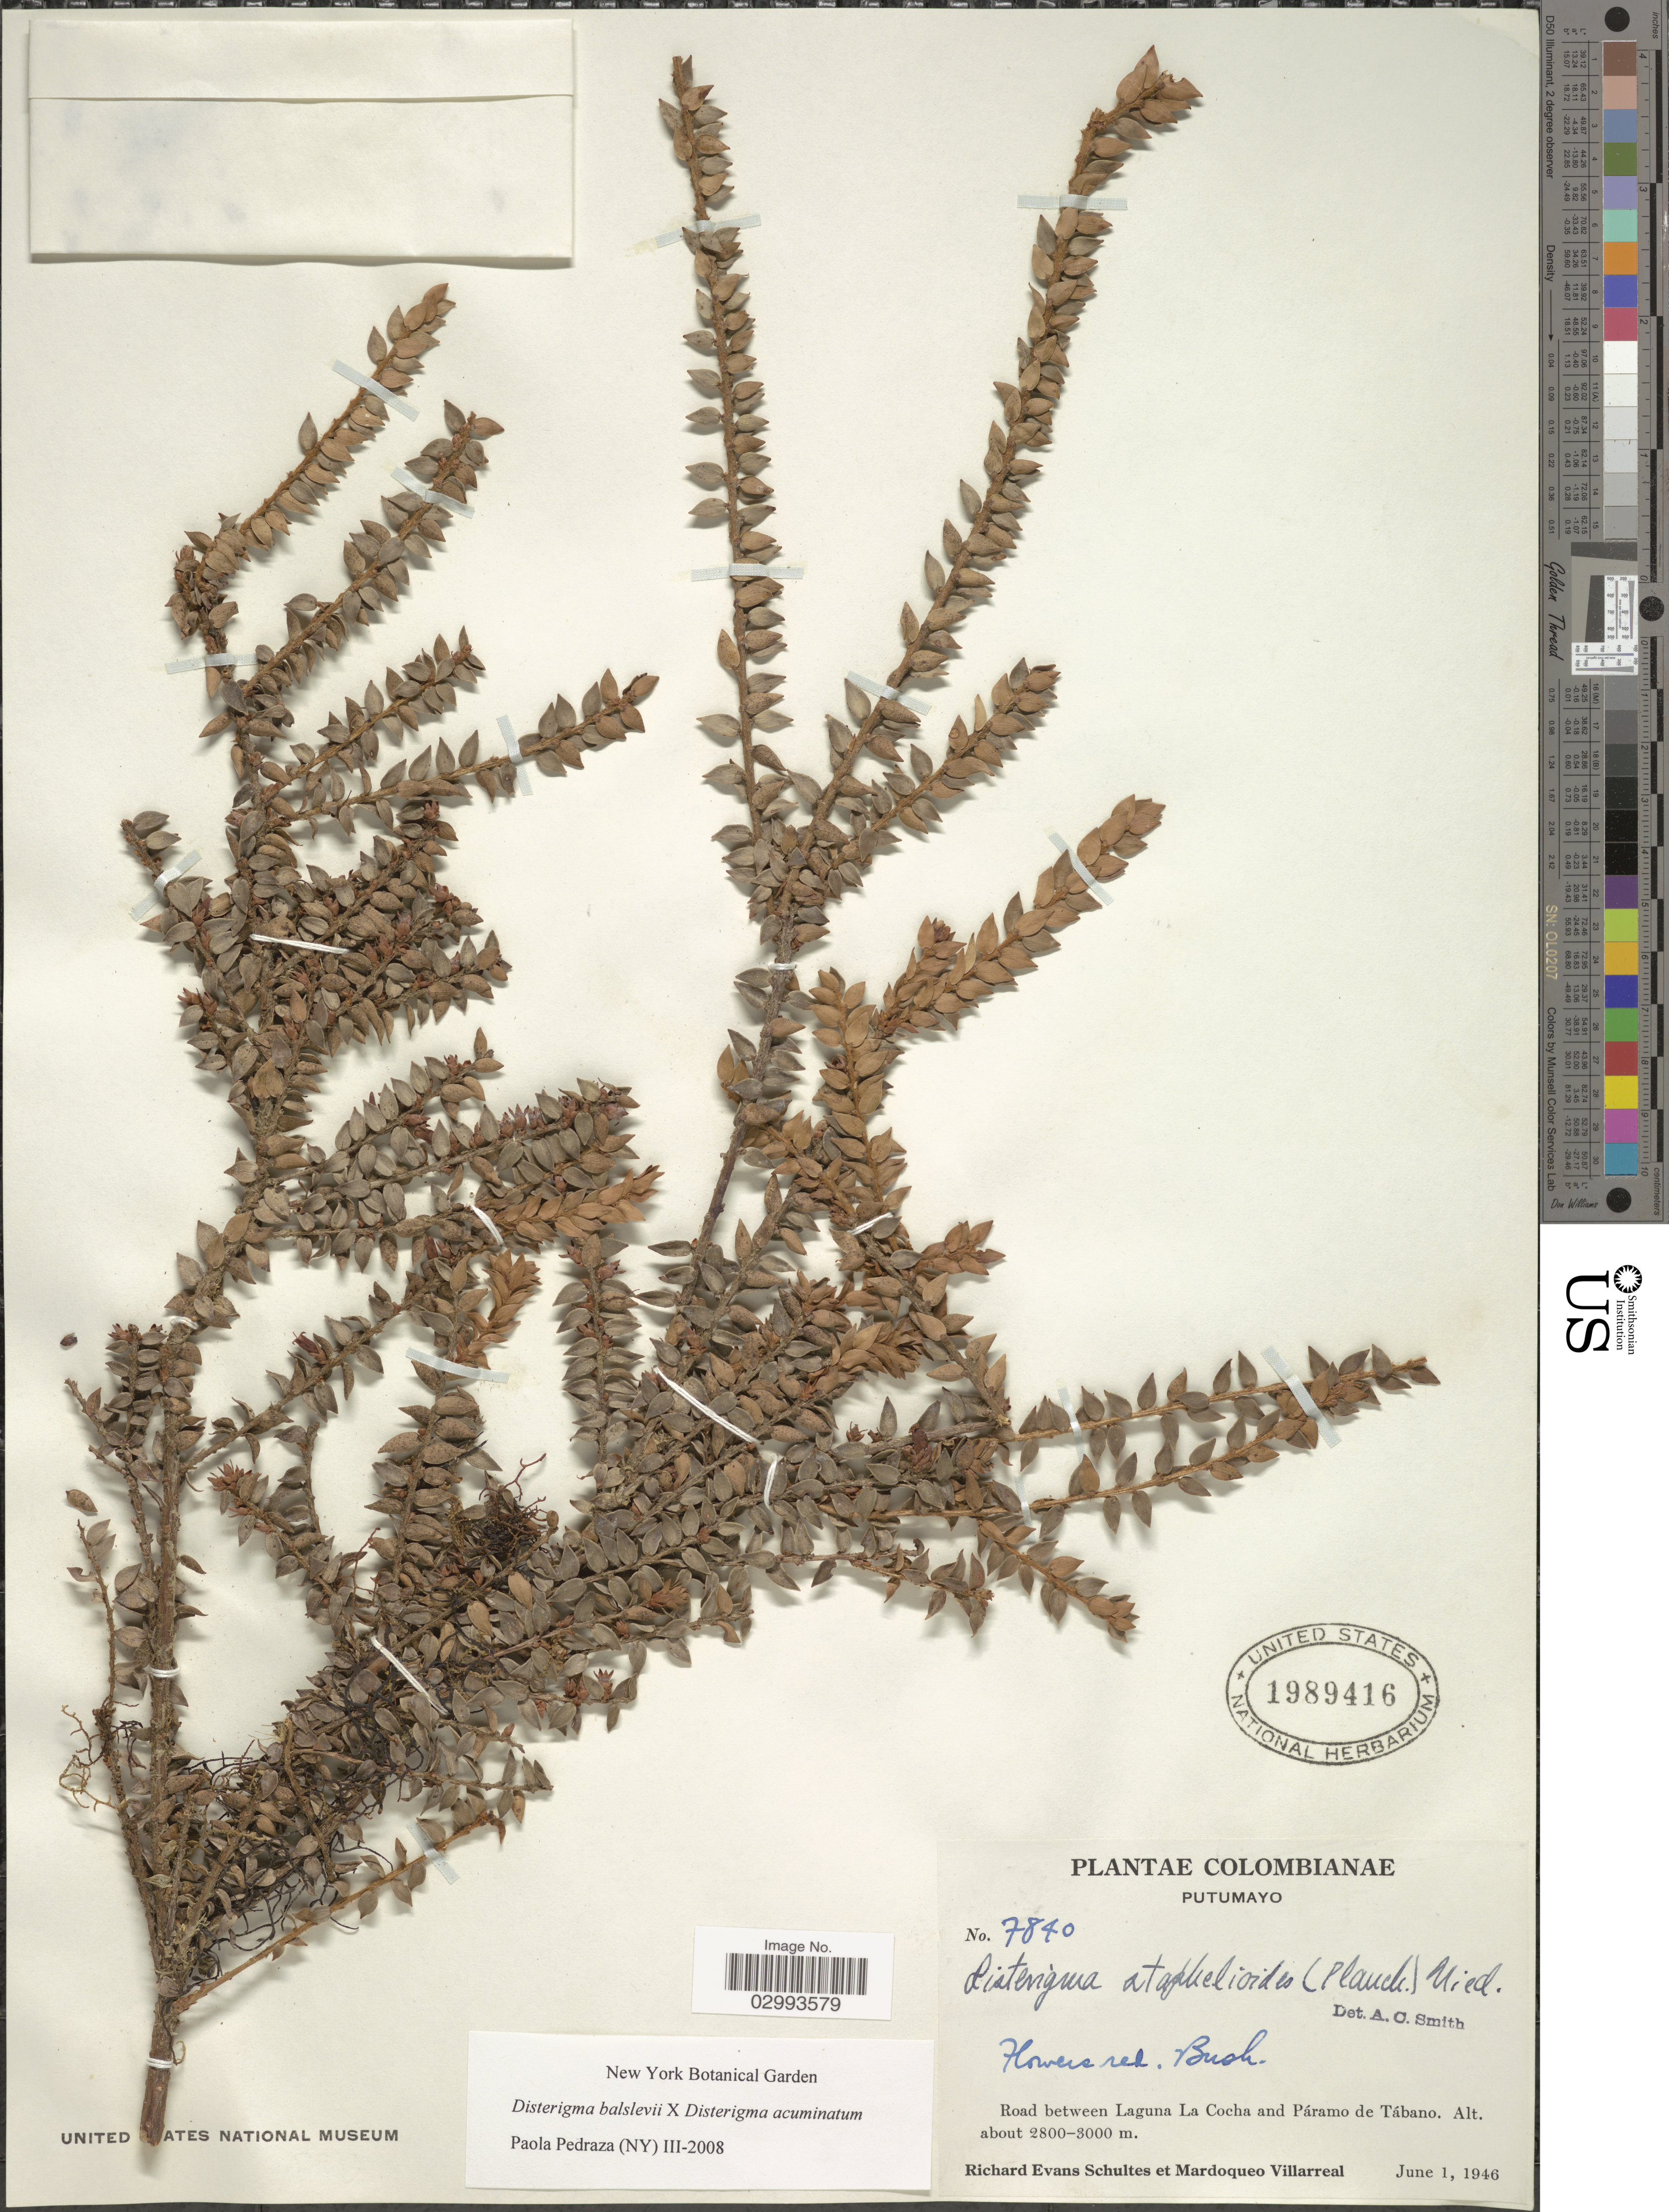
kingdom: Plantae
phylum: Tracheophyta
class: Magnoliopsida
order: Ericales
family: Ericaceae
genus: Disterigma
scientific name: Disterigma balslevii x D. acuminatum (Kunth) Nied.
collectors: R. E. Schultes & M. Villarreal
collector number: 7840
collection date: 1946-06-01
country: Colombia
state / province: Putumayo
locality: Road between Laguna La Cocha and Páramo de Tábano.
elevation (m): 2800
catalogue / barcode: US 1989416